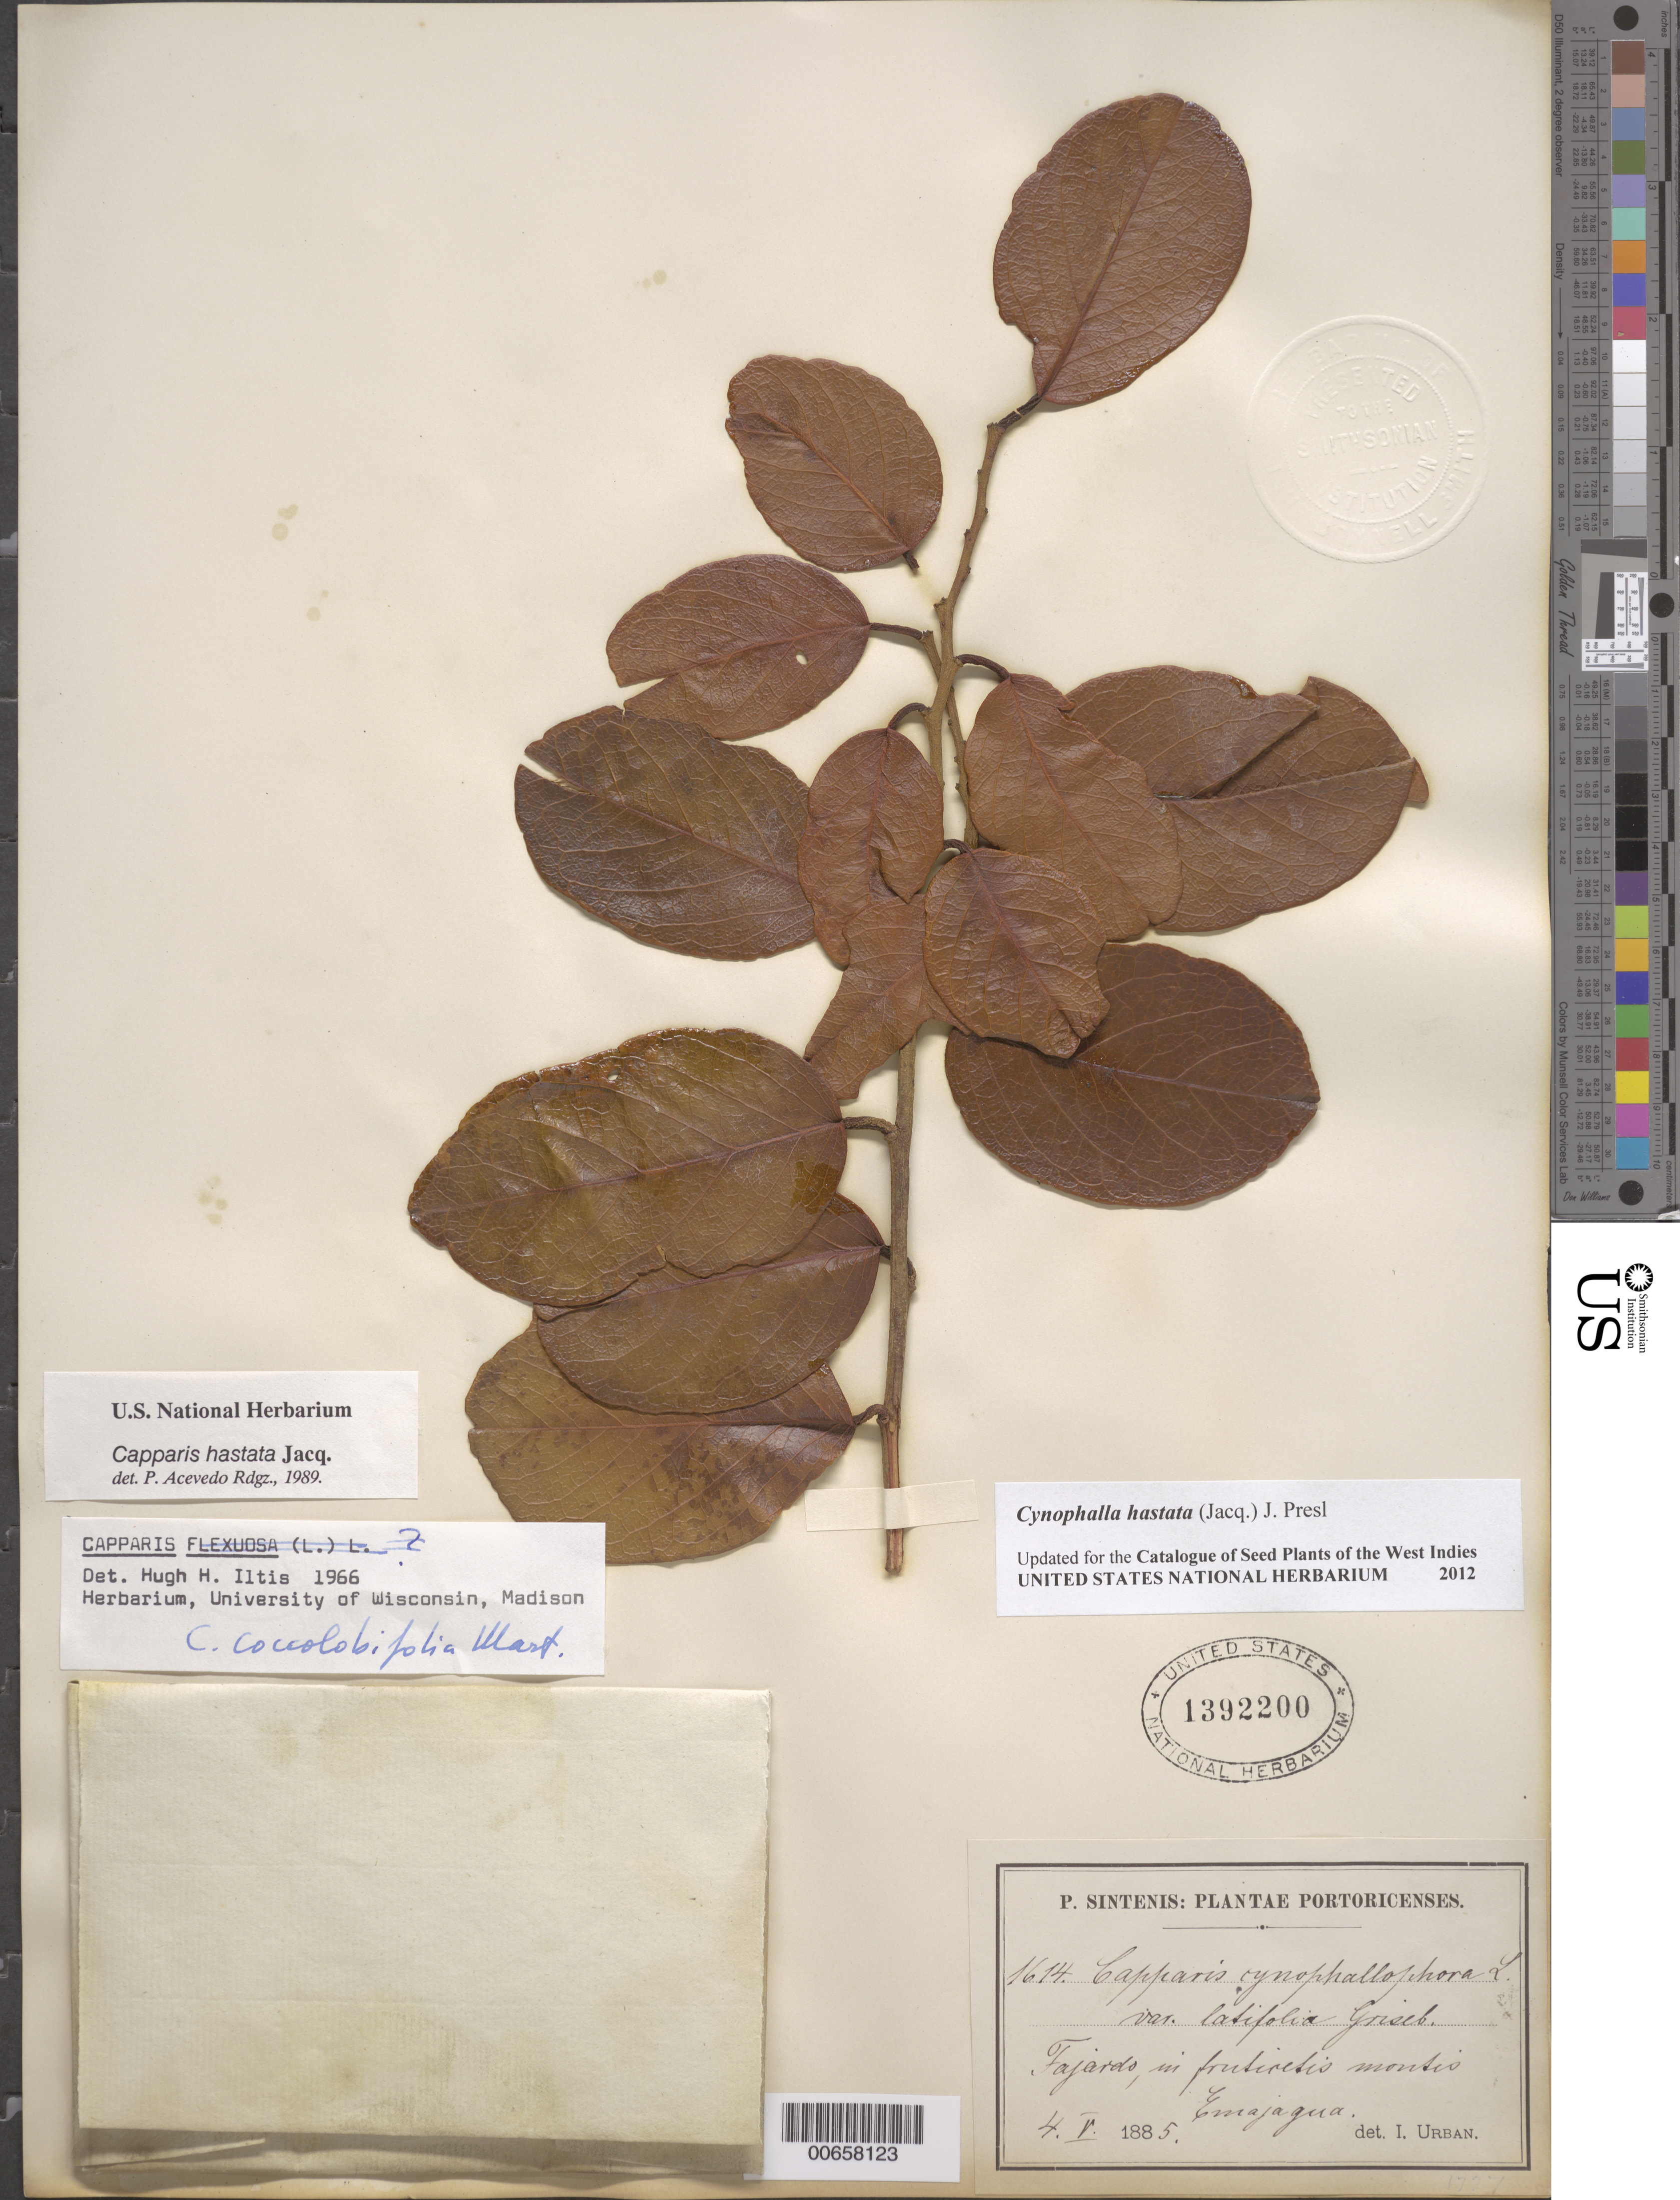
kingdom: Plantae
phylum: Tracheophyta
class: Magnoliopsida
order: Brassicales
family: Capparaceae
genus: Capparis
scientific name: Capparis hastata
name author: Jacq.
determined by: Acevedo-Rodríguez, P., (BOT), Smithsonian Institution - National Museum of Natural History (UNITED STATES)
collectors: P. Sintenis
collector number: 1614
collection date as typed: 04 May 1885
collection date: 1885-05-04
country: Puerto Rico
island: Greater Antilles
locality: Fajardo, in fruticetis montis Emajagua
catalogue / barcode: US 1392200